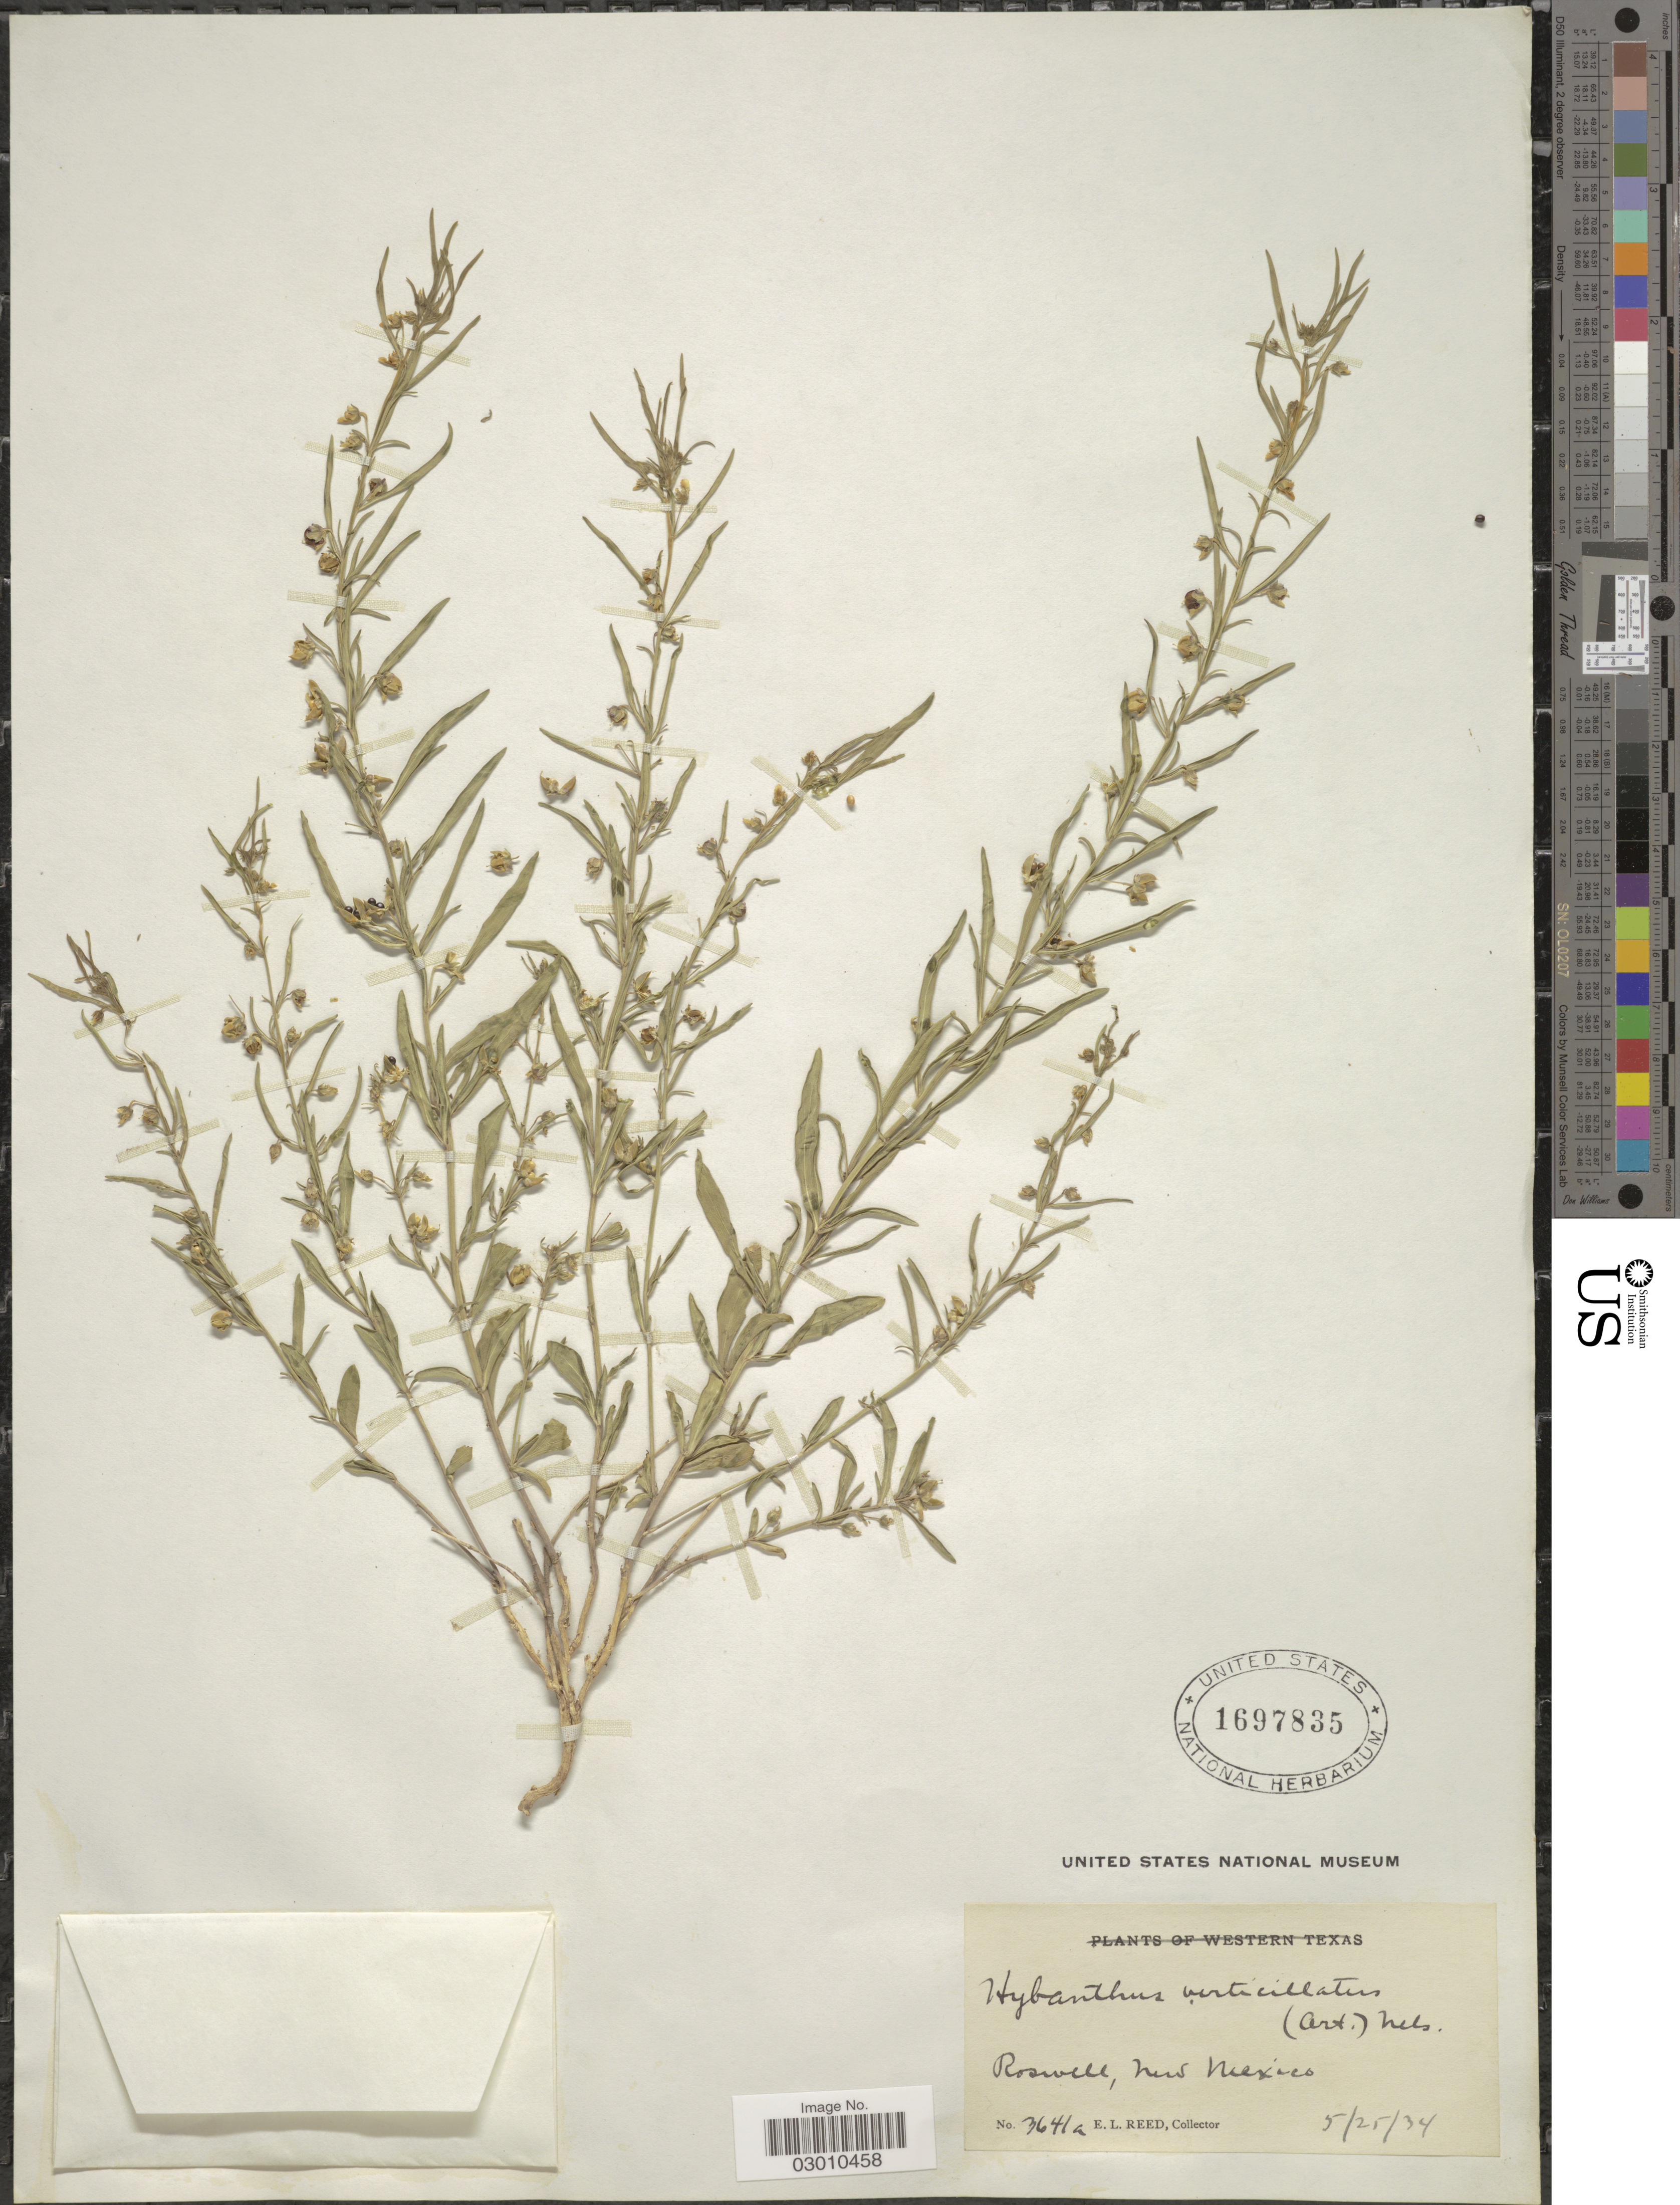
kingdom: Plantae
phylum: Tracheophyta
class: Magnoliopsida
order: Malpighiales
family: Violaceae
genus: Pombalia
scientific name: Pombalia verticillata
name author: (Ortega) Paula-Souza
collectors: E. Reed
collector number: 3641a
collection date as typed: Transcribed d/m/y: 25/5/34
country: United States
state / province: New Mexico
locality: Roswell.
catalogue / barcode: US 1697835